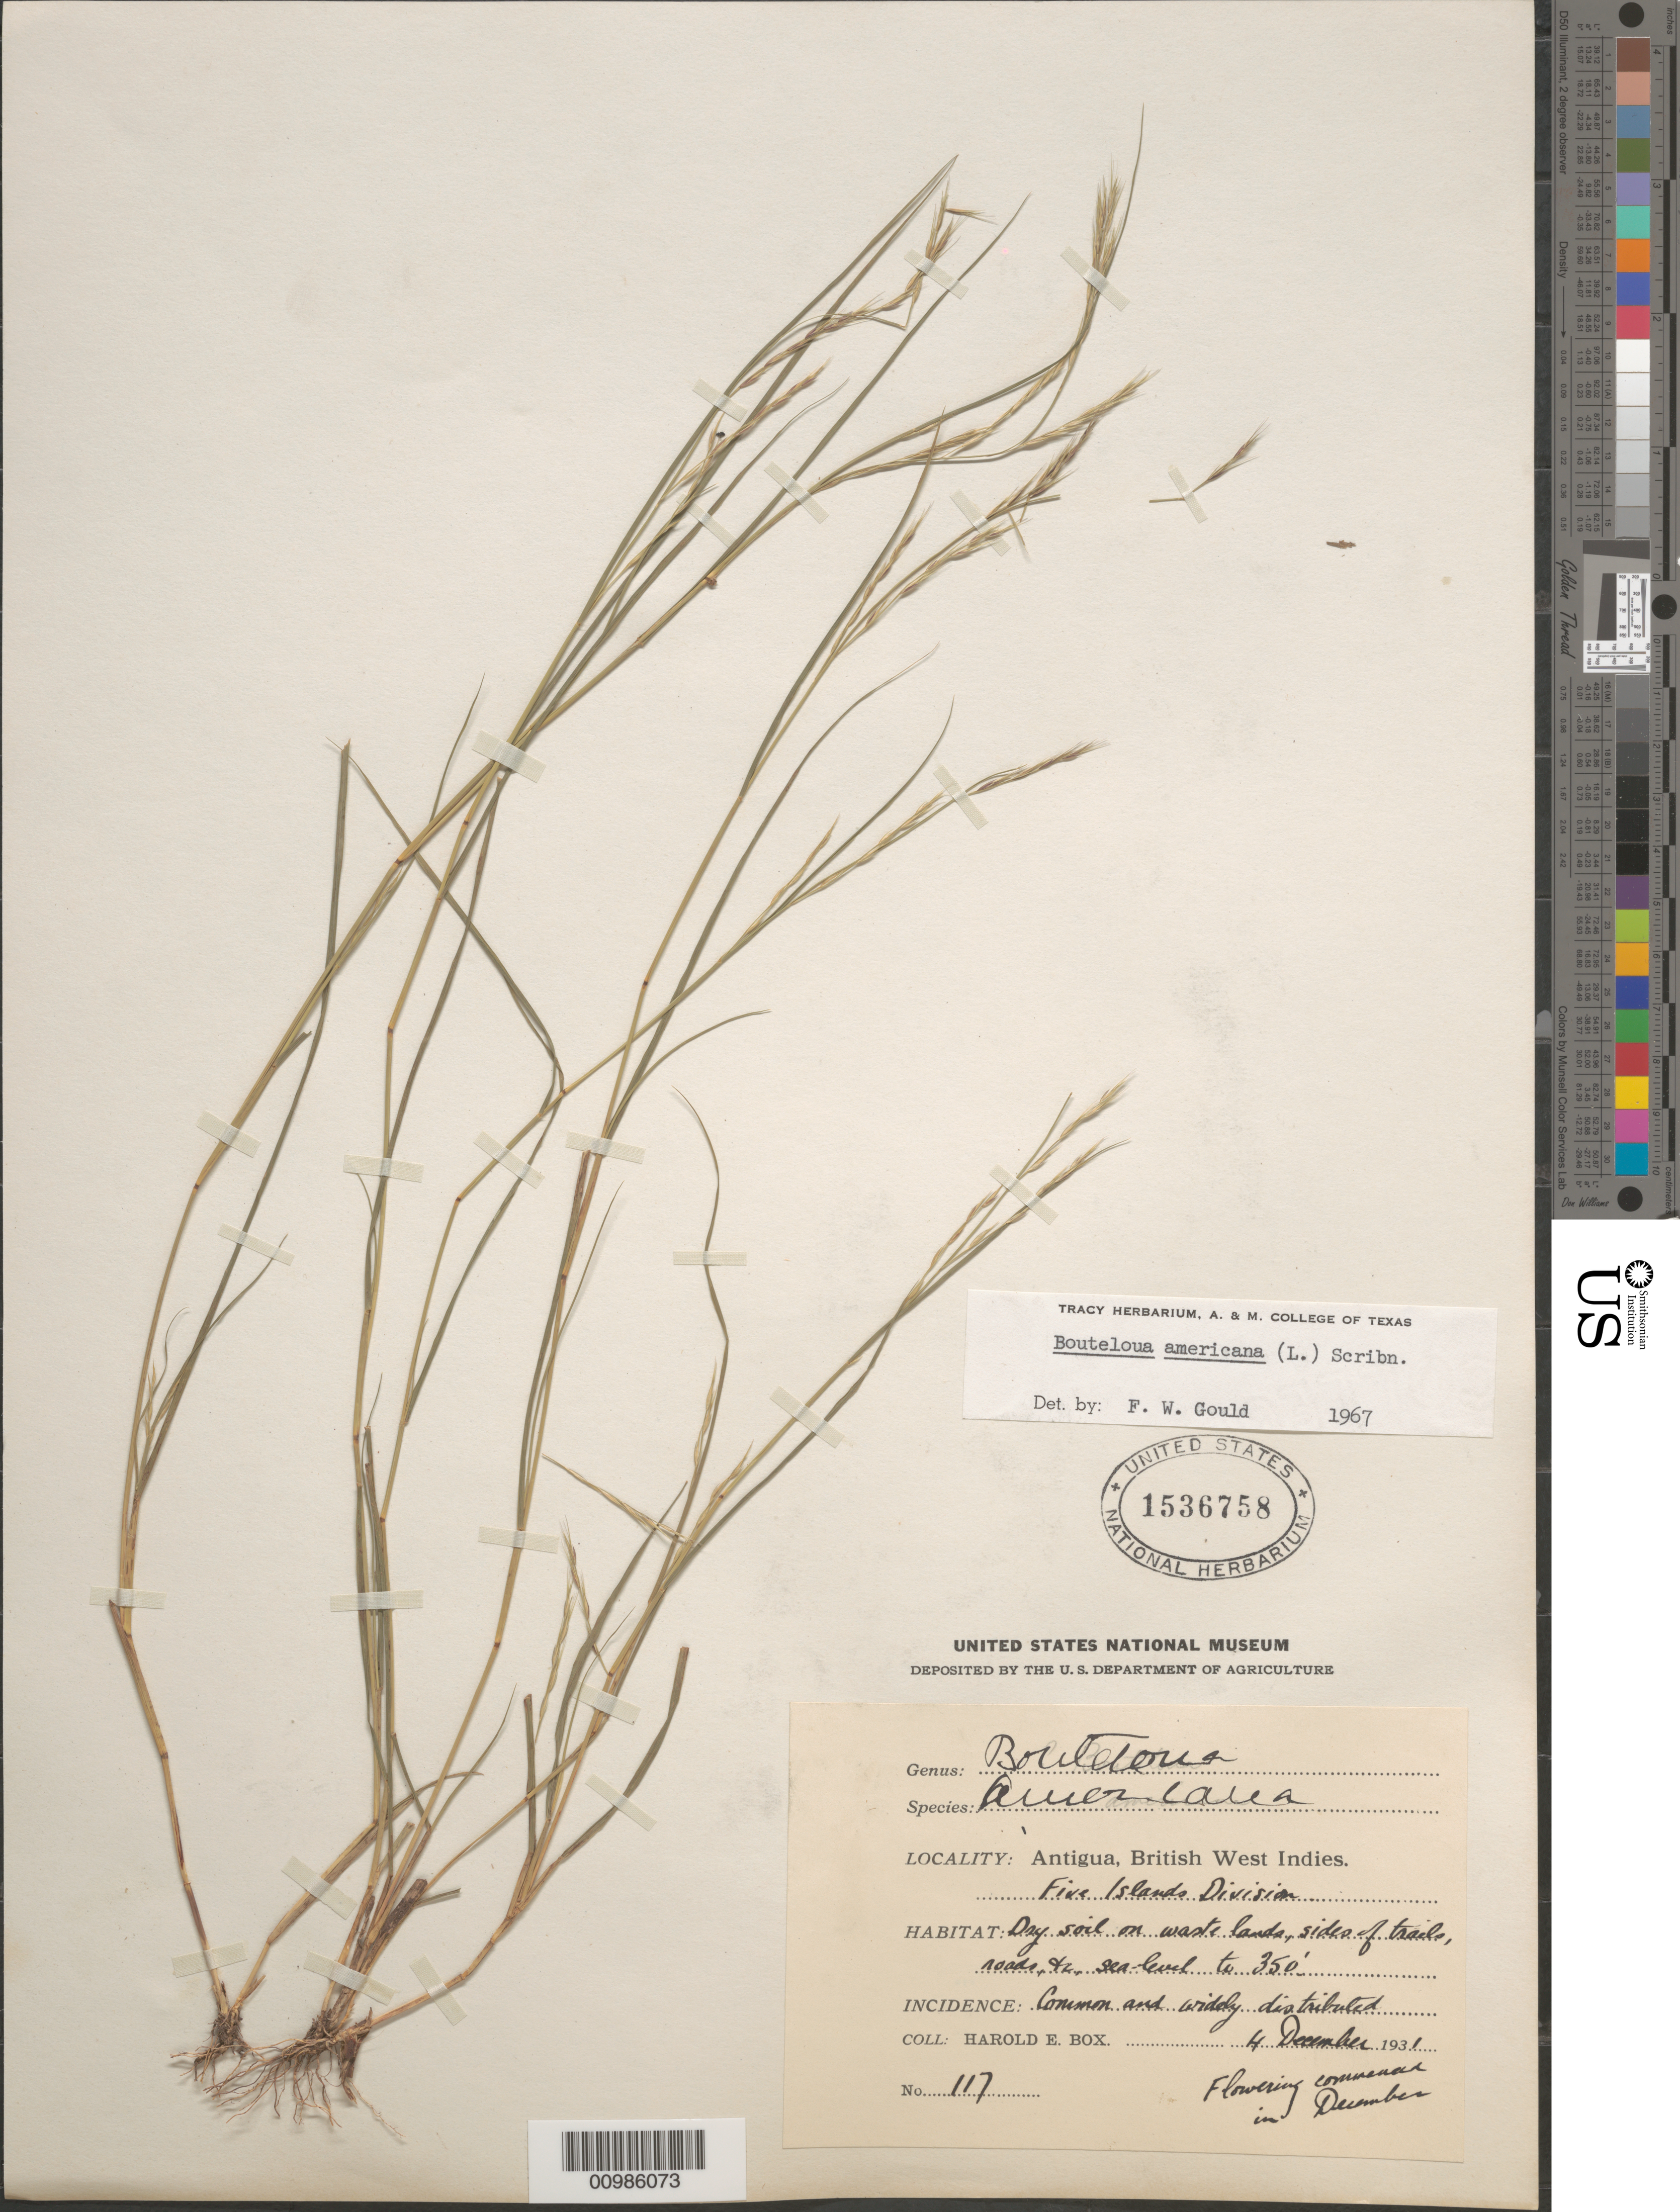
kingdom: Plantae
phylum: Tracheophyta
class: Liliopsida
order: Poales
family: Poaceae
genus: Bouteloua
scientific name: Bouteloua americana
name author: (L.) Scribn.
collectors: H. E. Box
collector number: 117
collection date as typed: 04 Dec 1931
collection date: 1931-12-04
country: Antigua and Barbuda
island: Antigua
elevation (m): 107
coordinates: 0 N, 0 E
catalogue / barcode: US 1536758